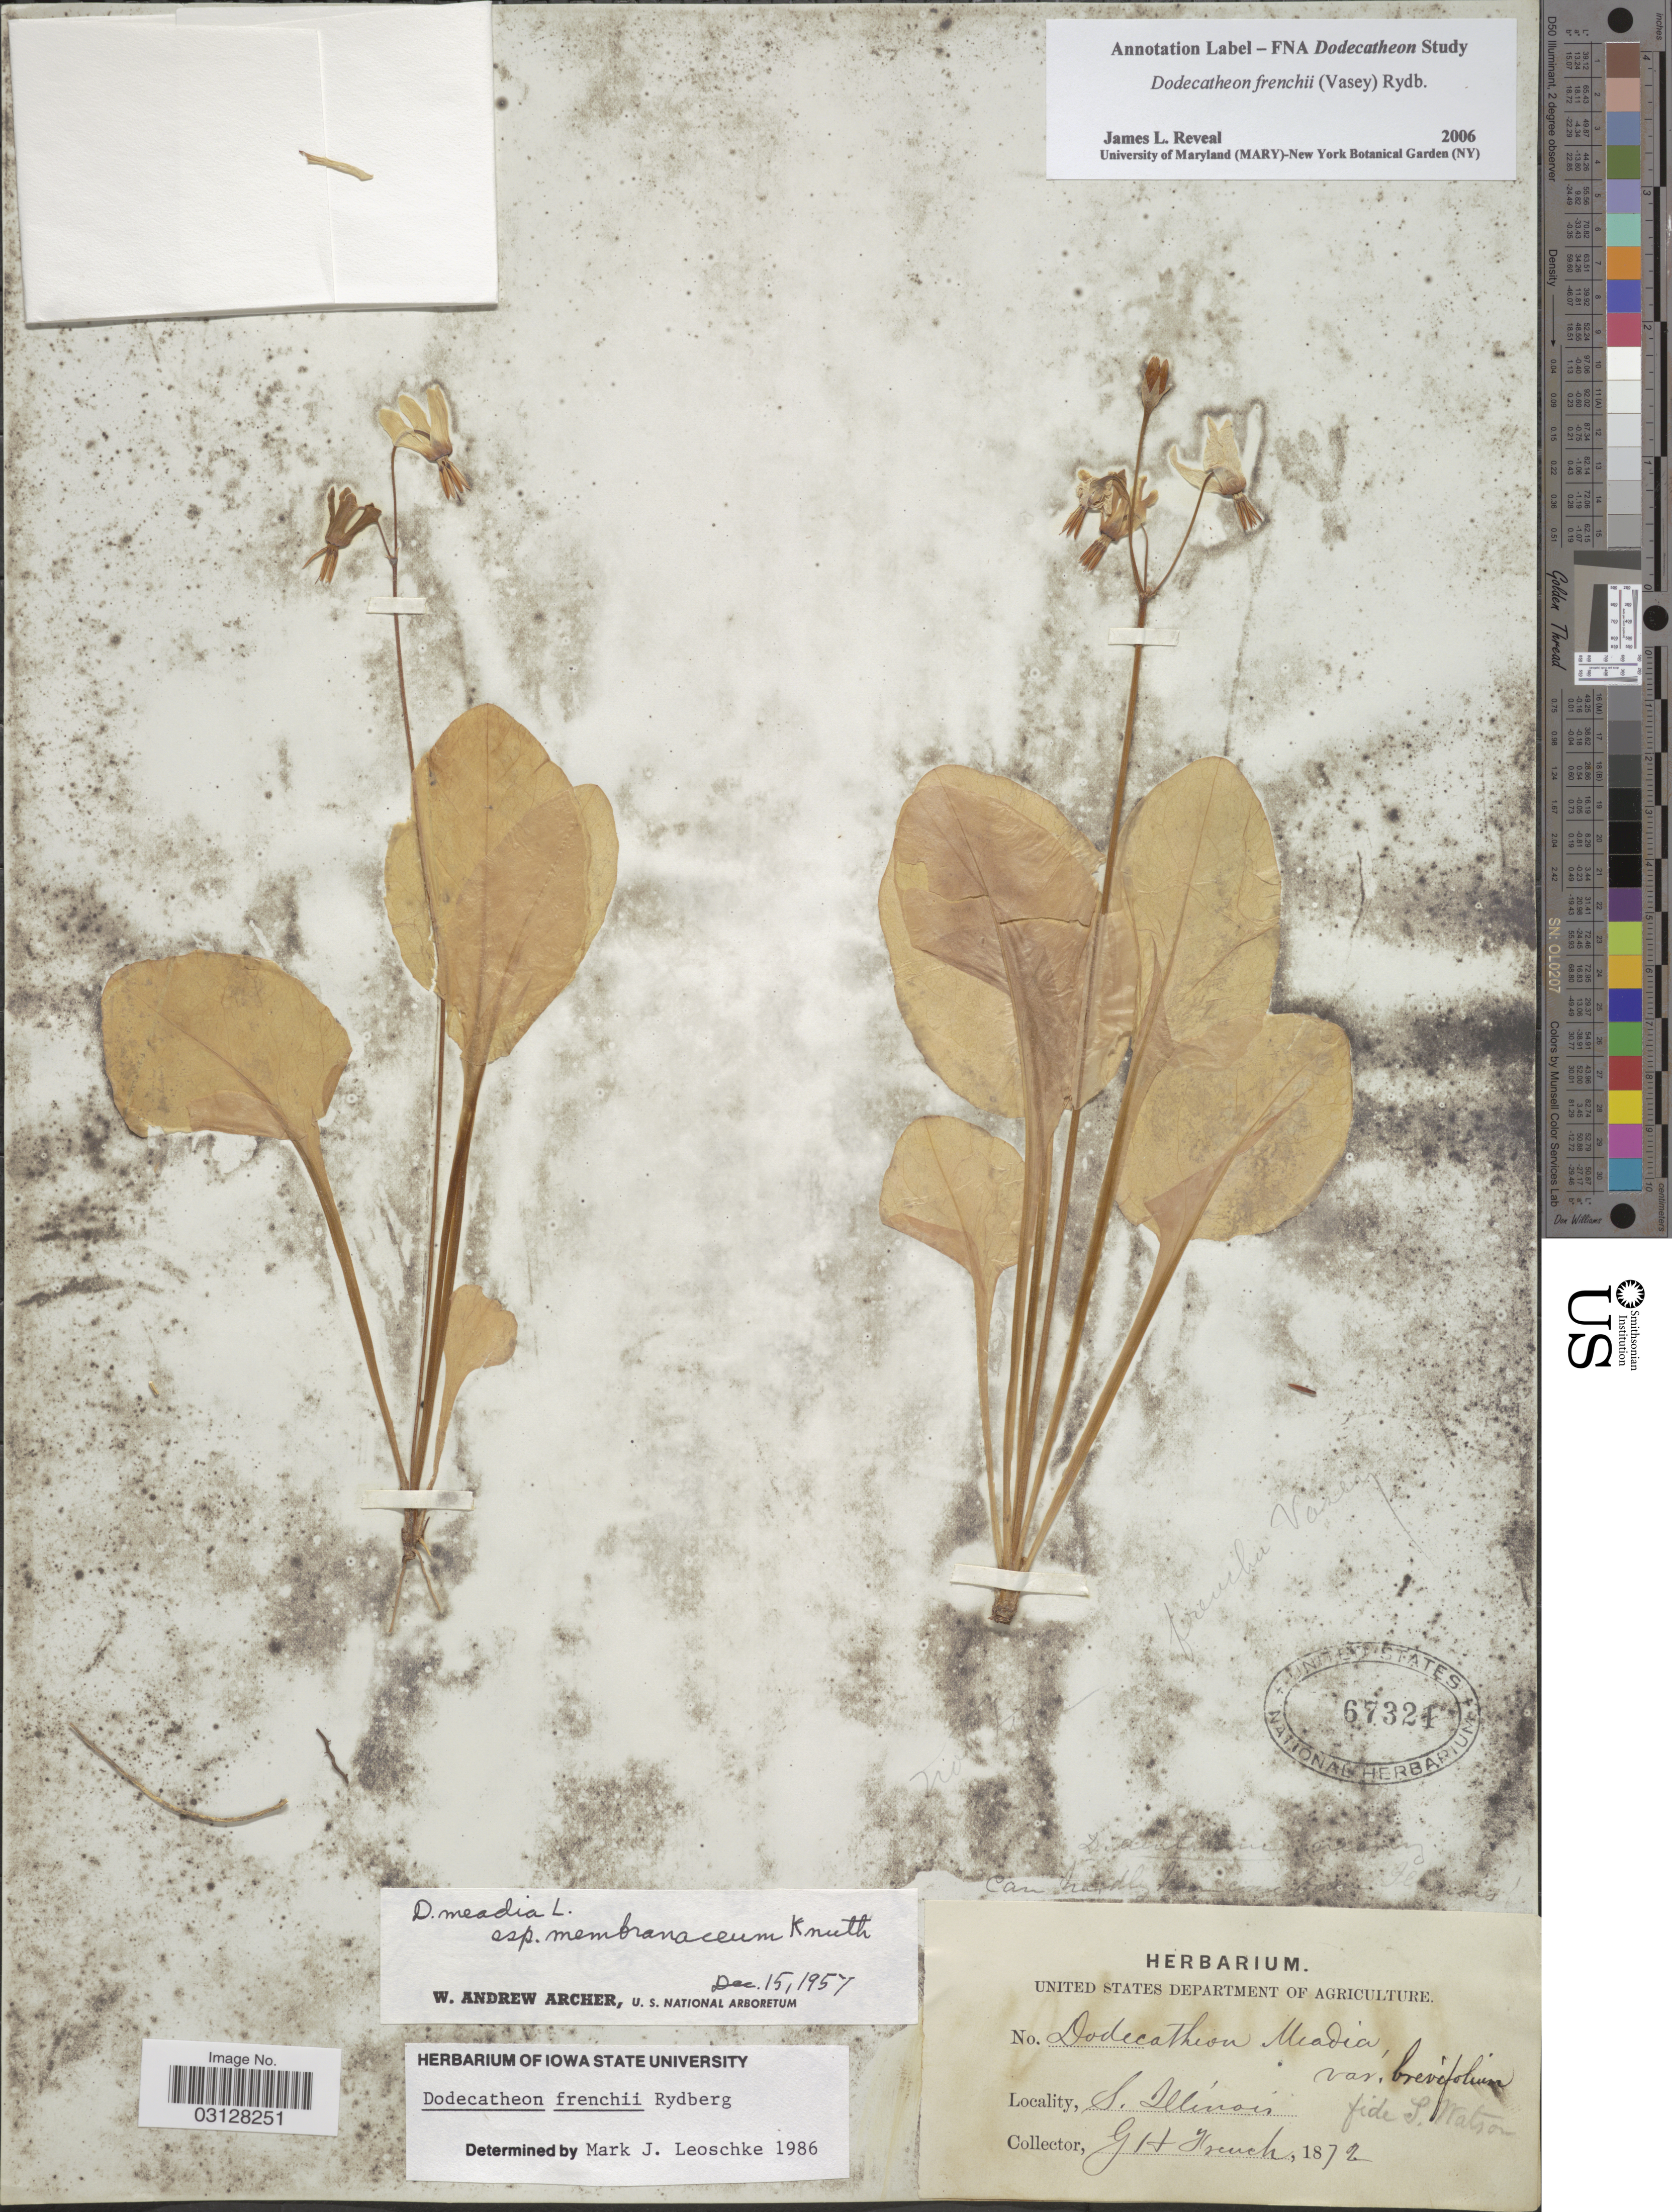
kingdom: Plantae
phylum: Tracheophyta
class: Magnoliopsida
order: Ericales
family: Primulaceae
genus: Dodecatheon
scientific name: Dodecatheon frenchii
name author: (Vasey) Rydb.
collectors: G. H. French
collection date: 1872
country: United States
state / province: Illinois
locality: S. Illinois.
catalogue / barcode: US 67321